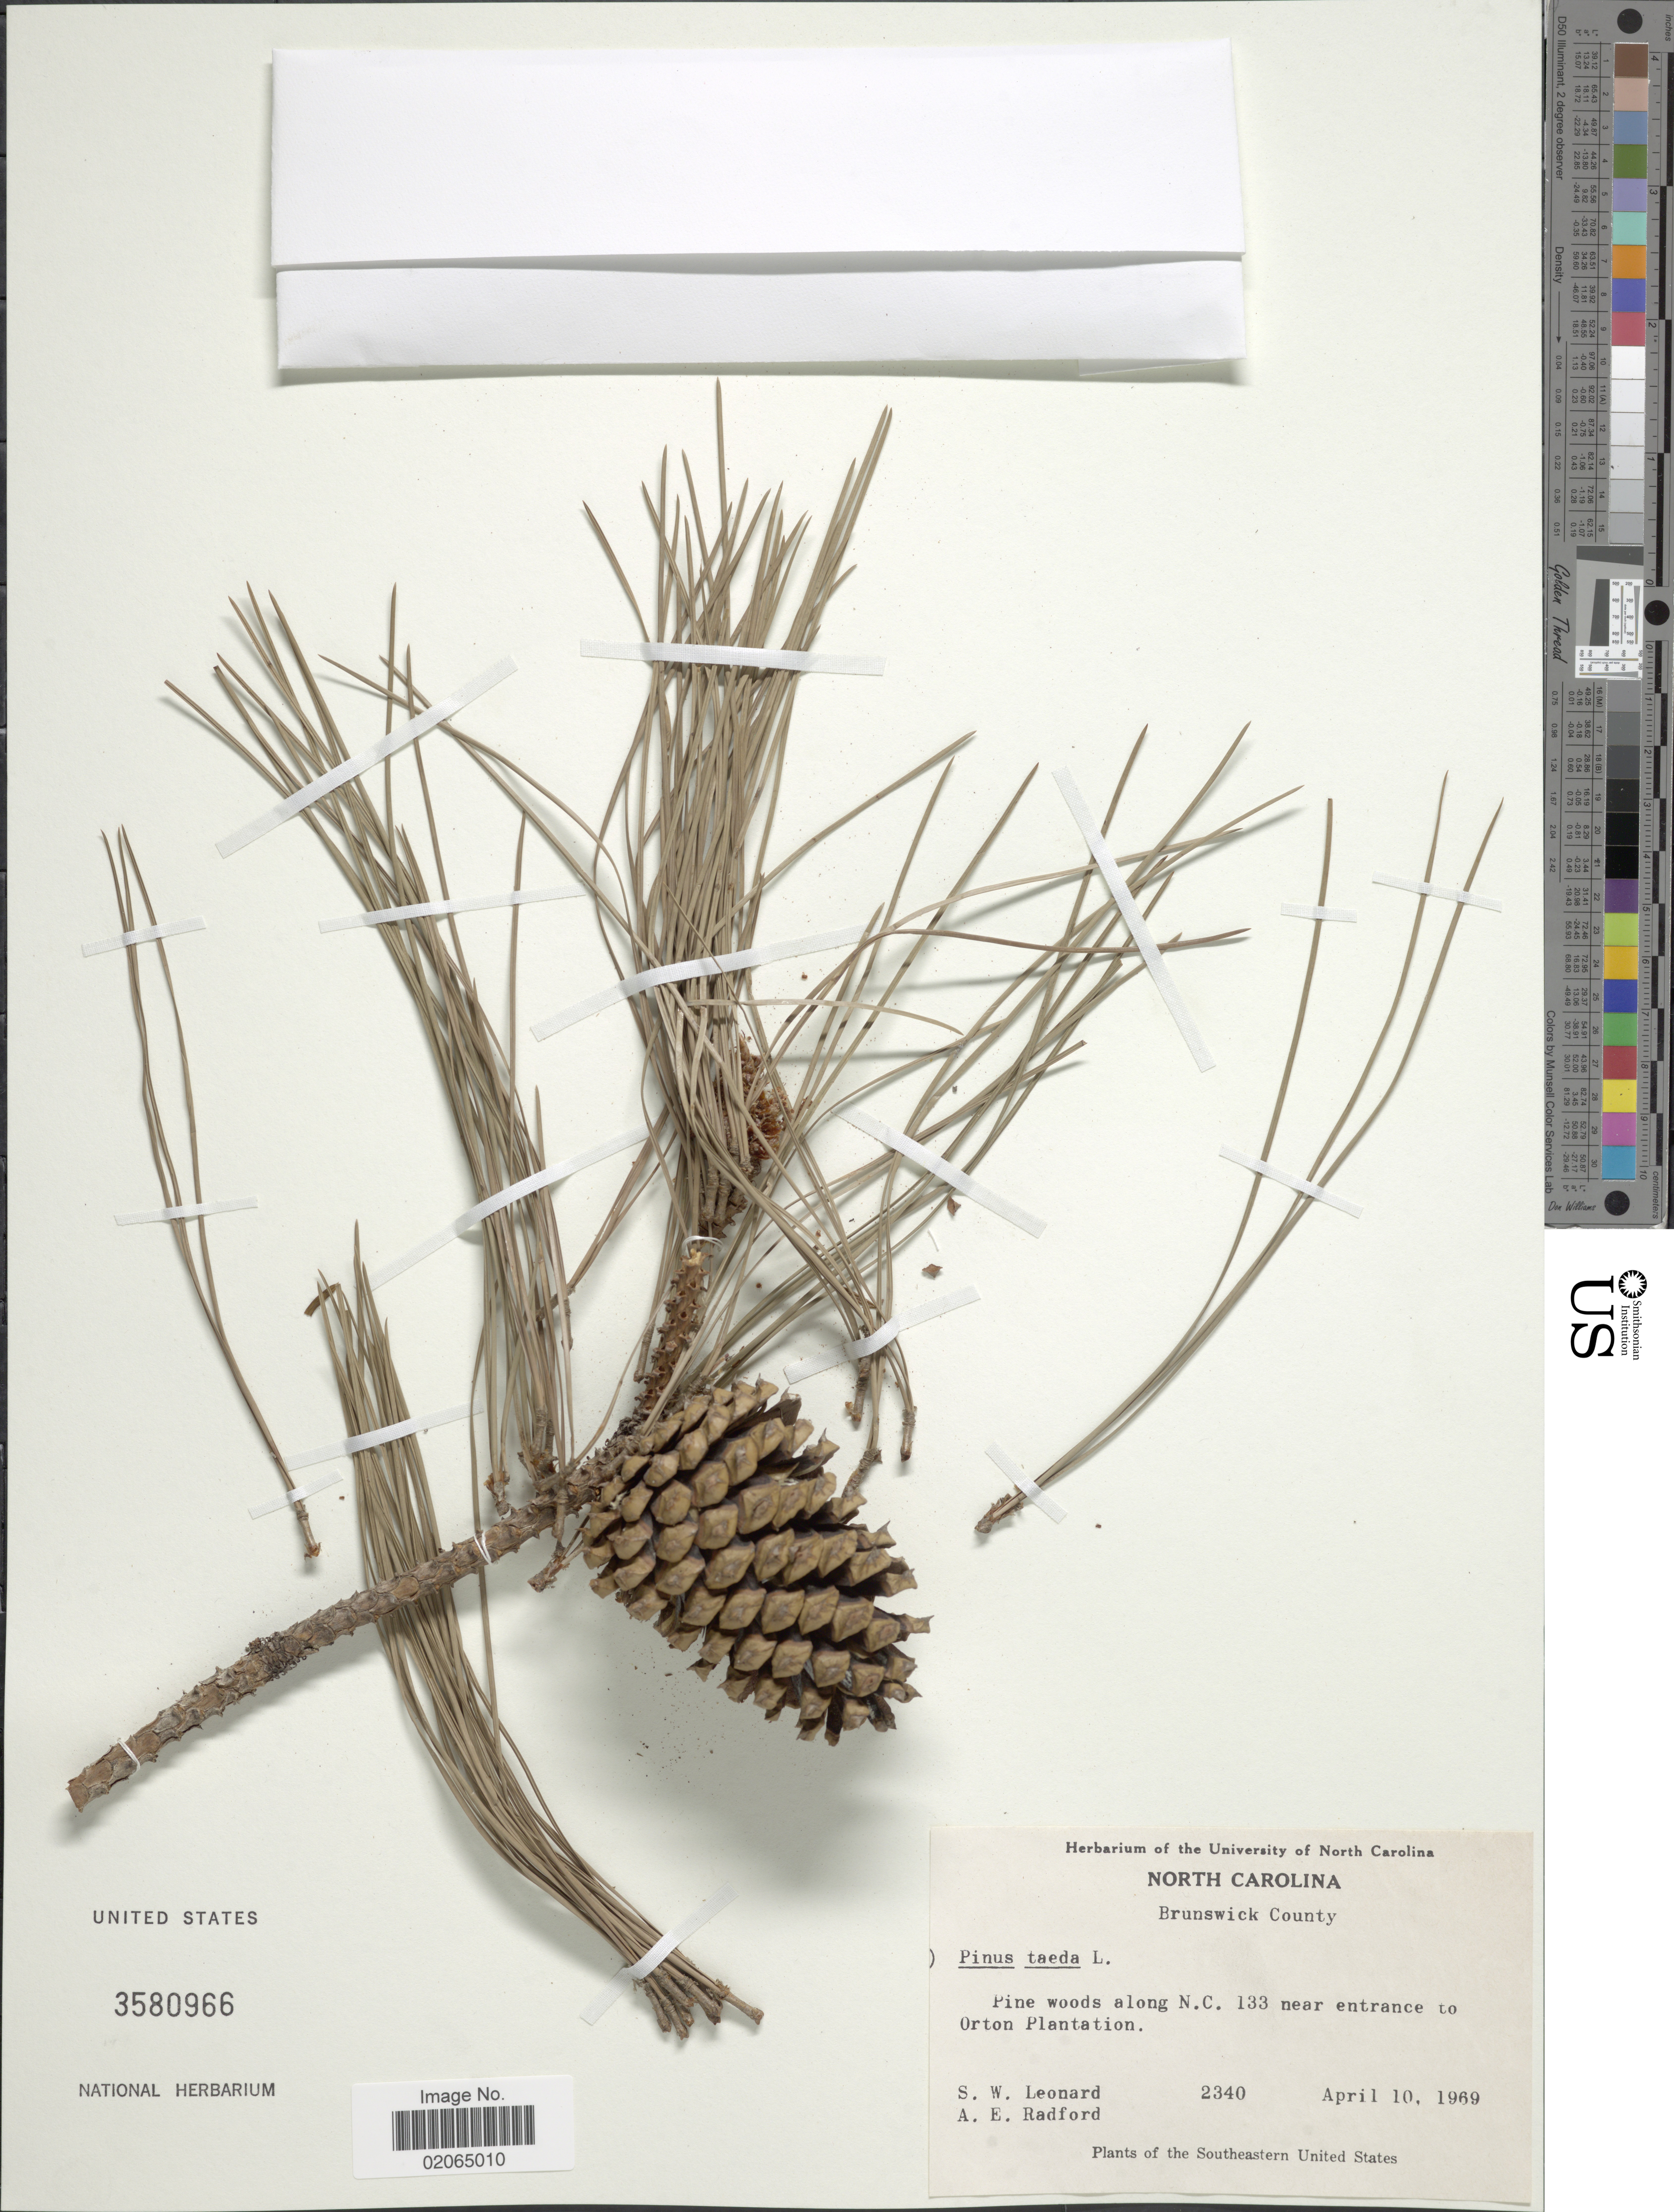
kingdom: Plantae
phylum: Tracheophyta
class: Pinopsida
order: Pinales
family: Pinaceae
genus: Pinus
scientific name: Pinus taeda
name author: L.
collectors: S. W. Leonard & A. E. Radford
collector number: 2340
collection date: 1969-04-10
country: United States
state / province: North Carolina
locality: Brunswick County, Pine woods along N.C. 133 near entrance to Orton Plantation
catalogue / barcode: US 3580966